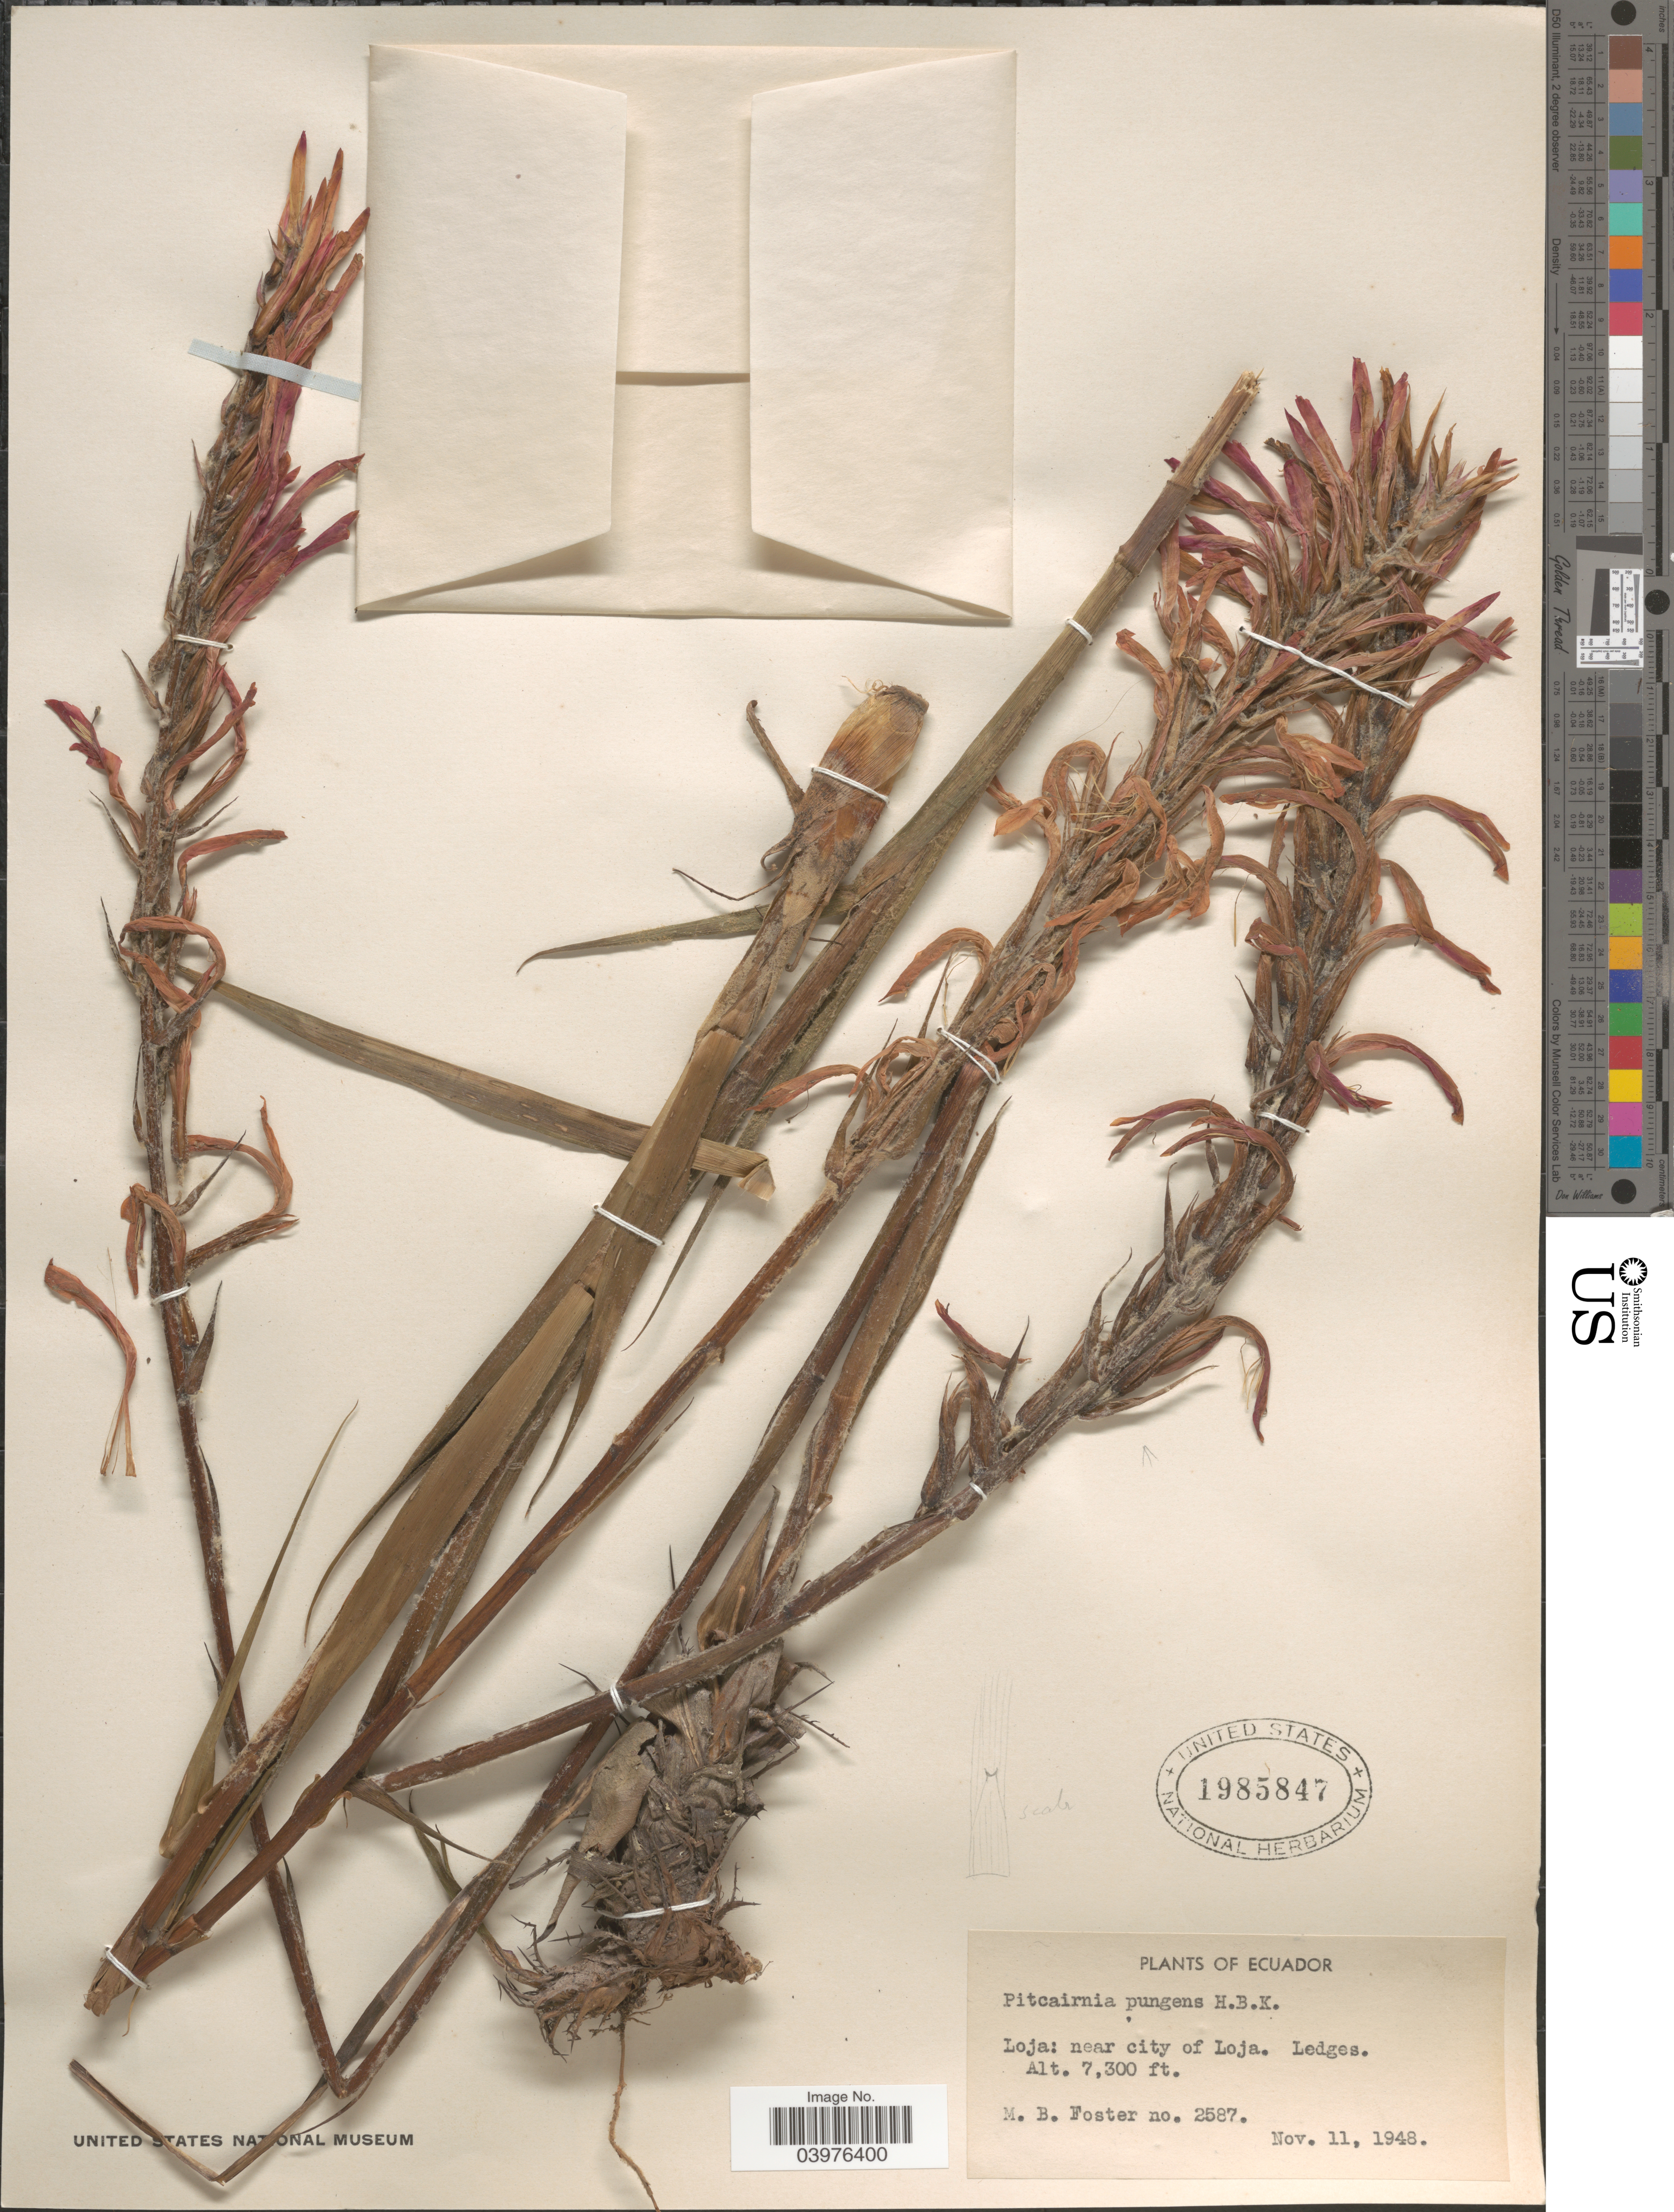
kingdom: Plantae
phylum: Tracheophyta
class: Liliopsida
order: Poales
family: Bromeliaceae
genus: Pitcairnia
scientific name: Pitcairnia pungens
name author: Kunth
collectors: M. B. Foster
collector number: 2587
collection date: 1948-11-11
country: Ecuador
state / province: Loja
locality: Near city of Loja.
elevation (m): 2225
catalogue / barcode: US 1985847